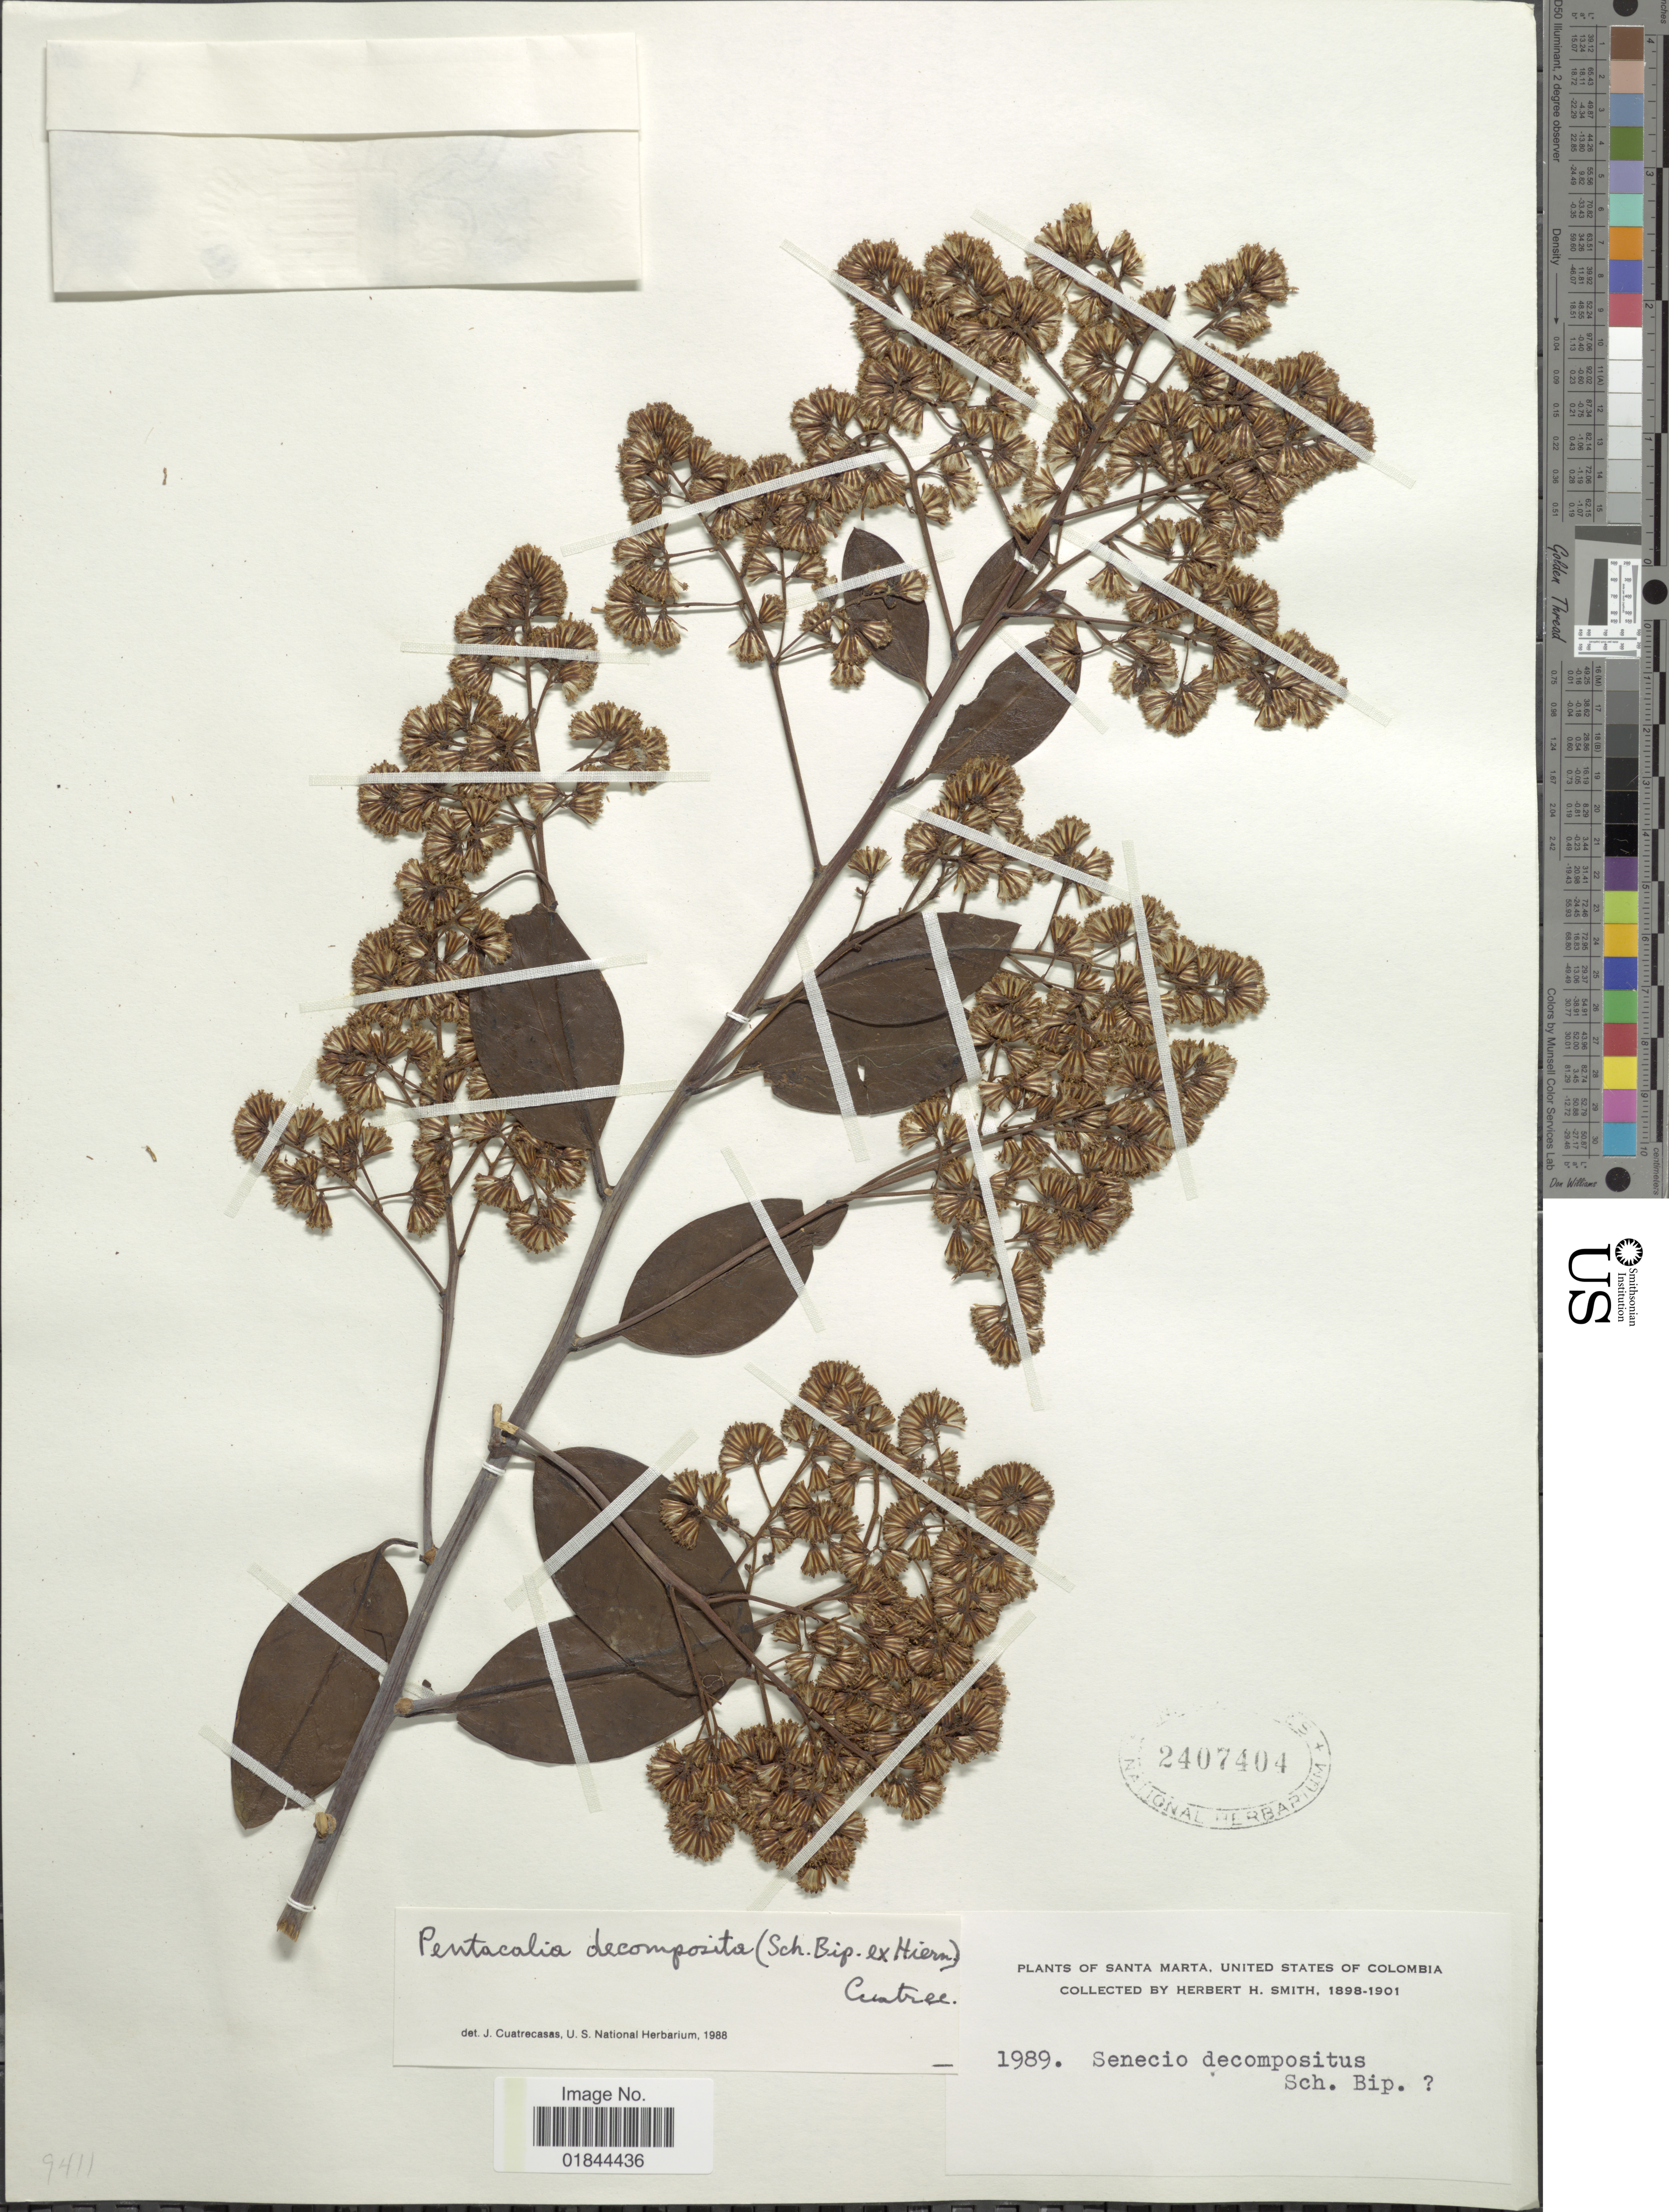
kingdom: Plantae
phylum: Tracheophyta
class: Magnoliopsida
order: Asterales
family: Asteraceae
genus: Pentacalia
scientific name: Pentacalia decomposita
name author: (Sch. Bip. ex Hieron.) Cuatrec.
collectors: Herbert H. Smith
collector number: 1989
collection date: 1898/1899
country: Colombia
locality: Santa Marta, United States of Columbia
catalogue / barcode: US 2407404